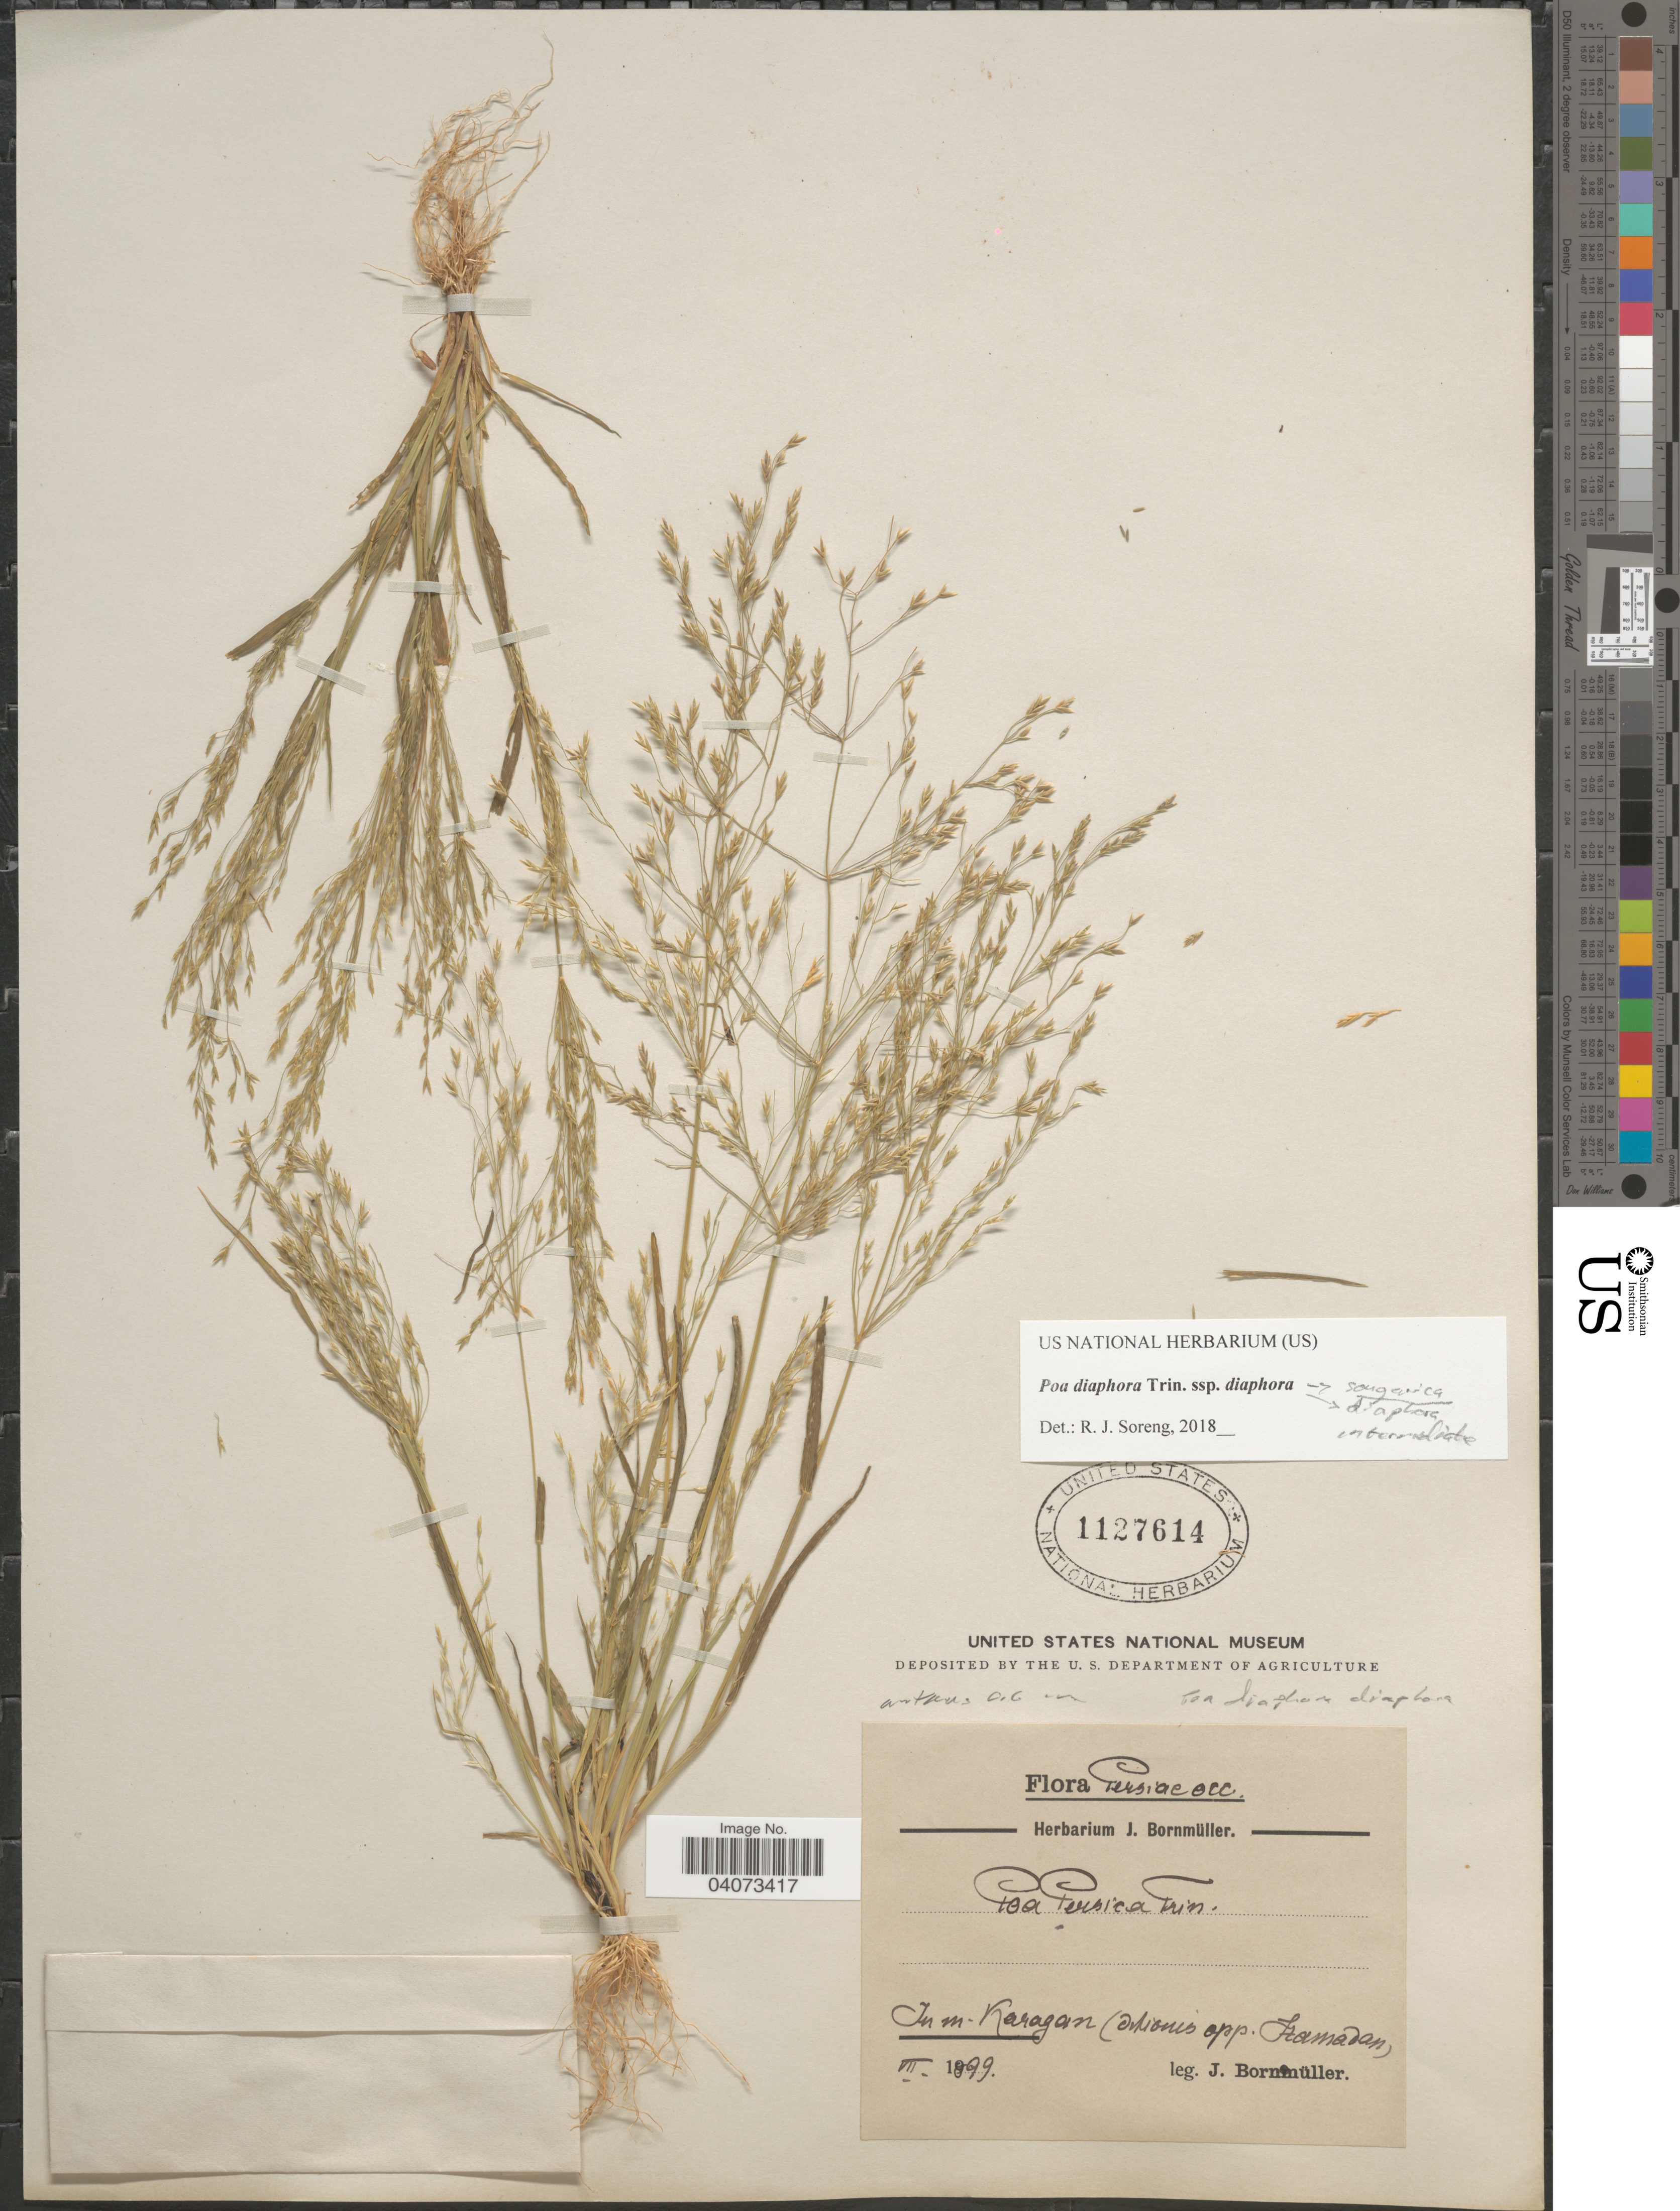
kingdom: Plantae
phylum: Tracheophyta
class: Liliopsida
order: Poales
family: Poaceae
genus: Poa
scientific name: Poa diaphora subsp. diaphora var. songarica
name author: (Schrenk ex Fisch. & C.A. Mey.) Soreng et al.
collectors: J. Bornmüller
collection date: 1899-07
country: Iran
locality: Persiae occ. In m. Karagon (ditionis opp. Hamadan).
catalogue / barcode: US 1127614